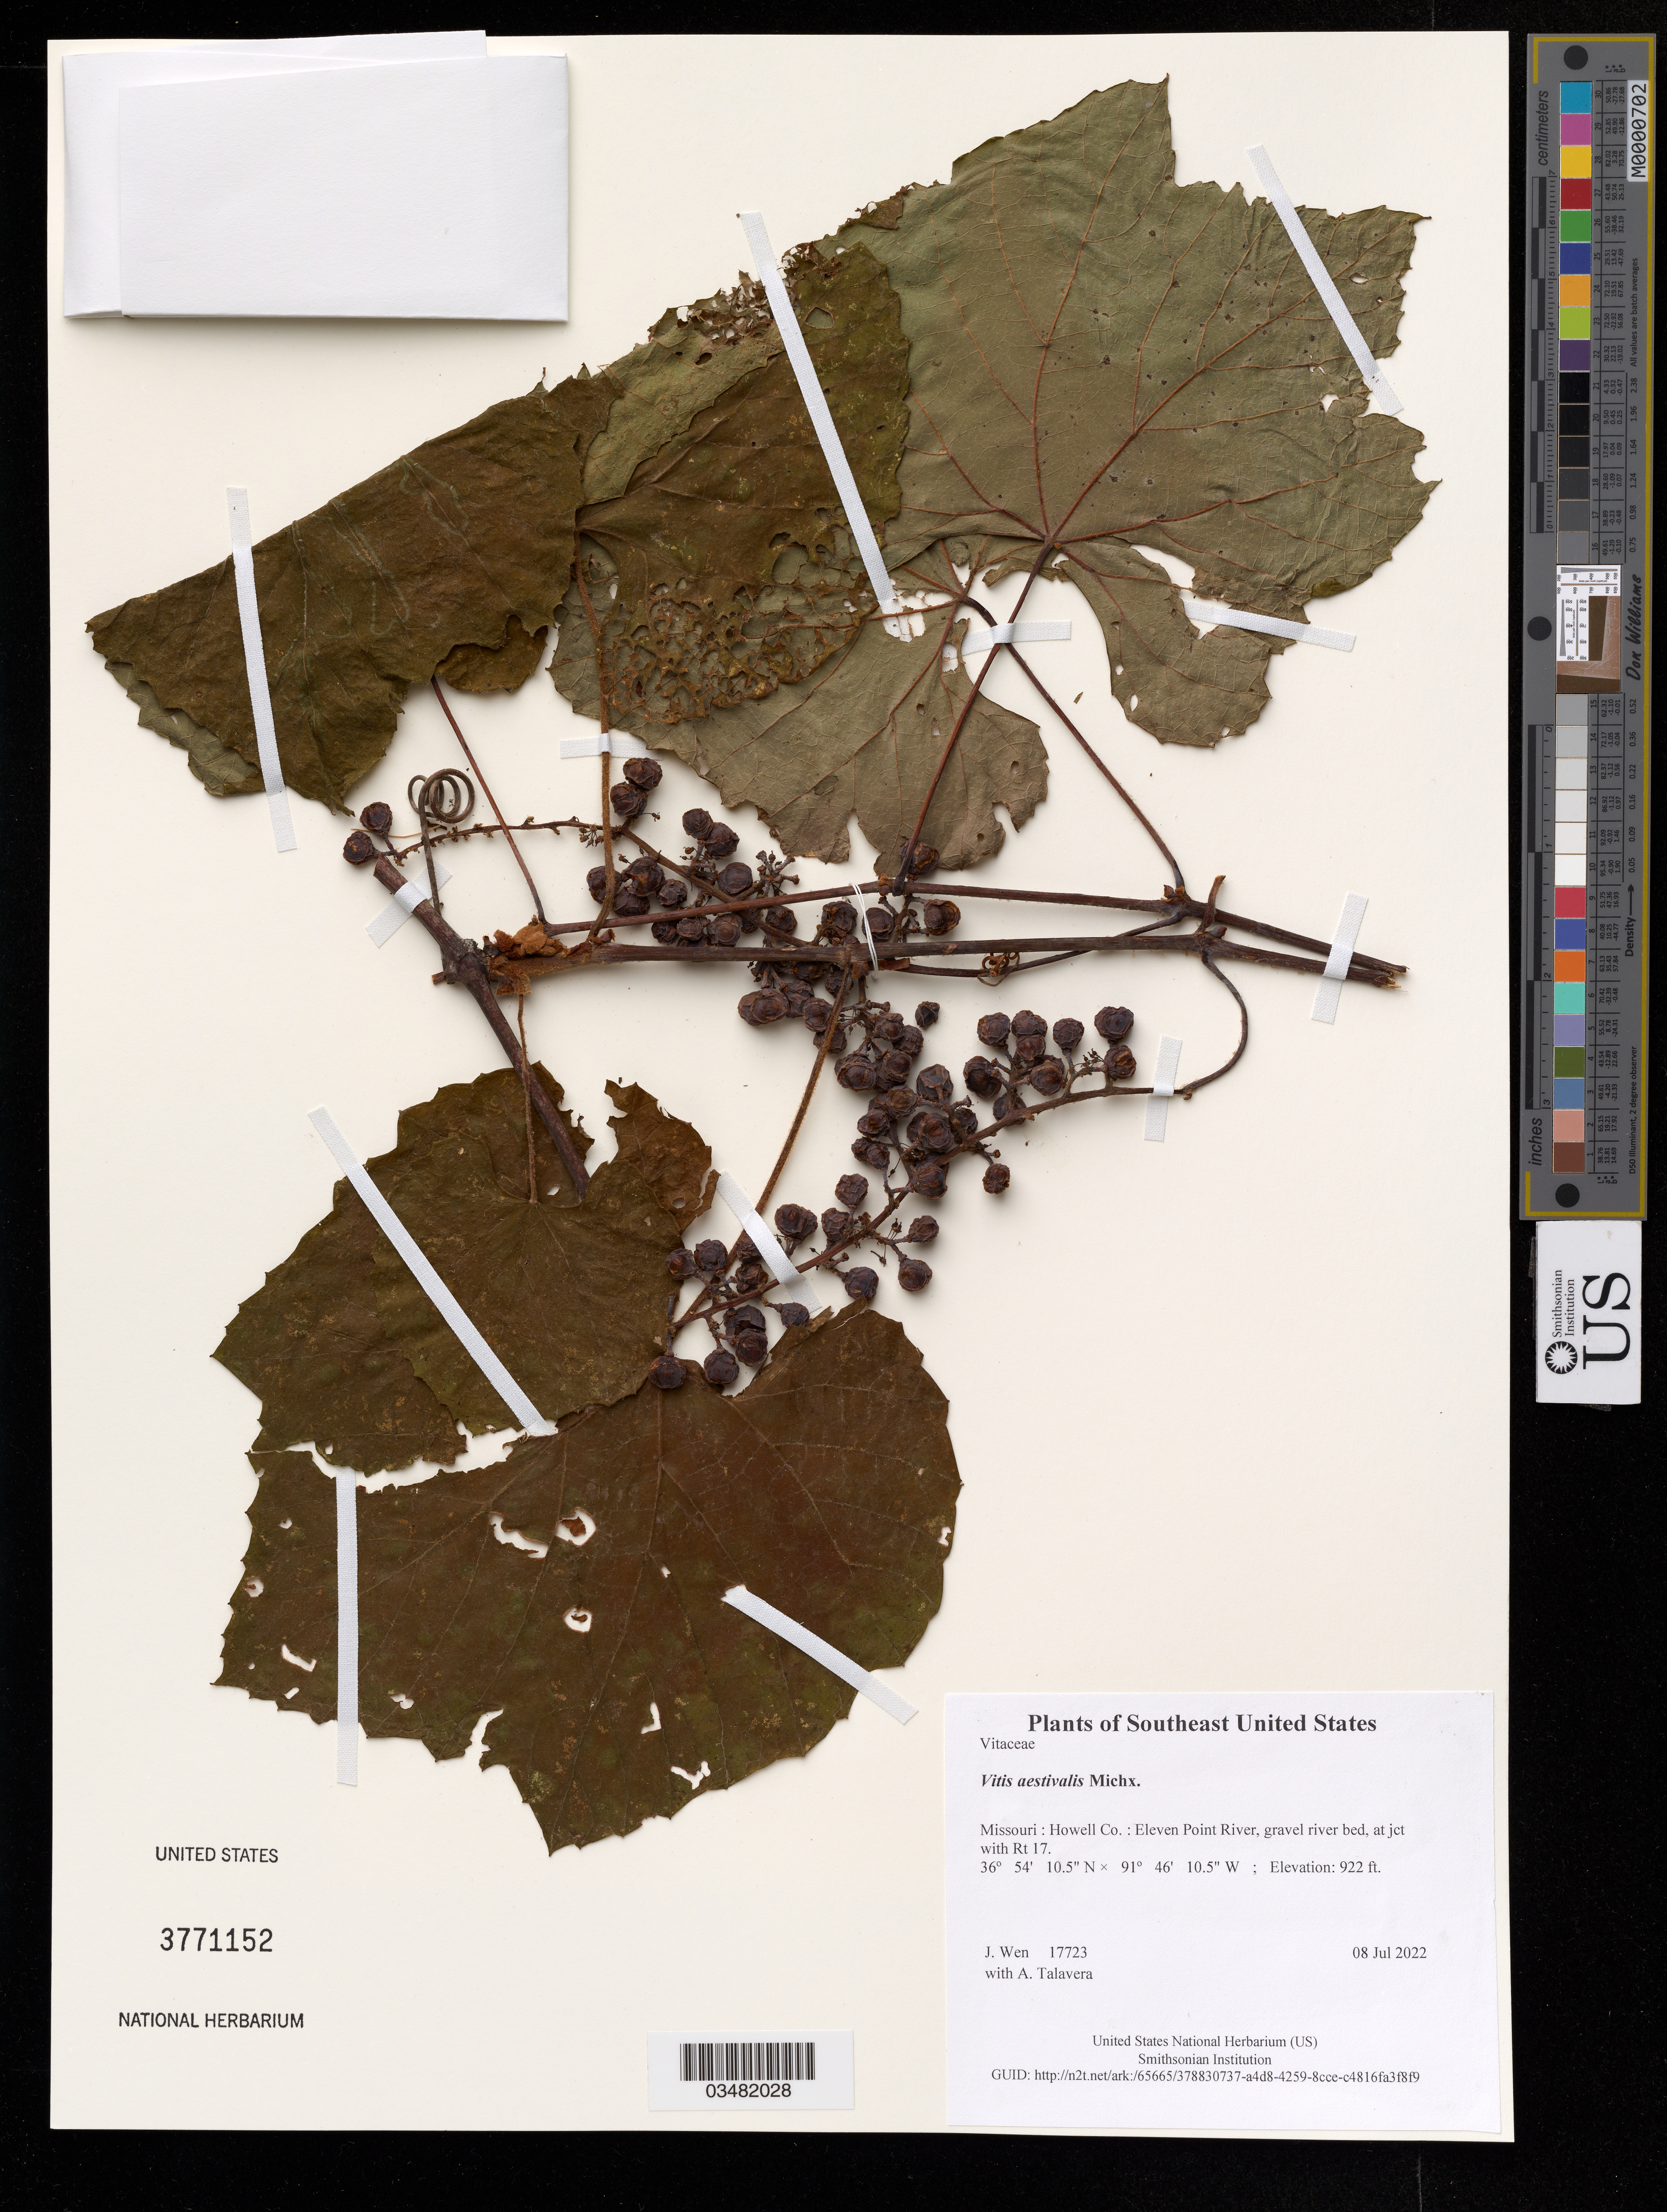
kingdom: Plantae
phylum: Tracheophyta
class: Magnoliopsida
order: Vitales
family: Vitaceae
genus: Vitis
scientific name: Vitis aestivalis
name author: Michx.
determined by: Wen, Jun, (BOT), Smithsonian Institution - National Museum of Natural History (UNITED STATES)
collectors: J. Wen & A. Talavera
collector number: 17723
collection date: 2022-07-08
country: United States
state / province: Missouri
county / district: Howell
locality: Eleven Point River, gravel river bed, at jct with Rt 17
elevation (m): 281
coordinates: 36 54.175 N, 91 46.175 W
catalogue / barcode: US 3771152